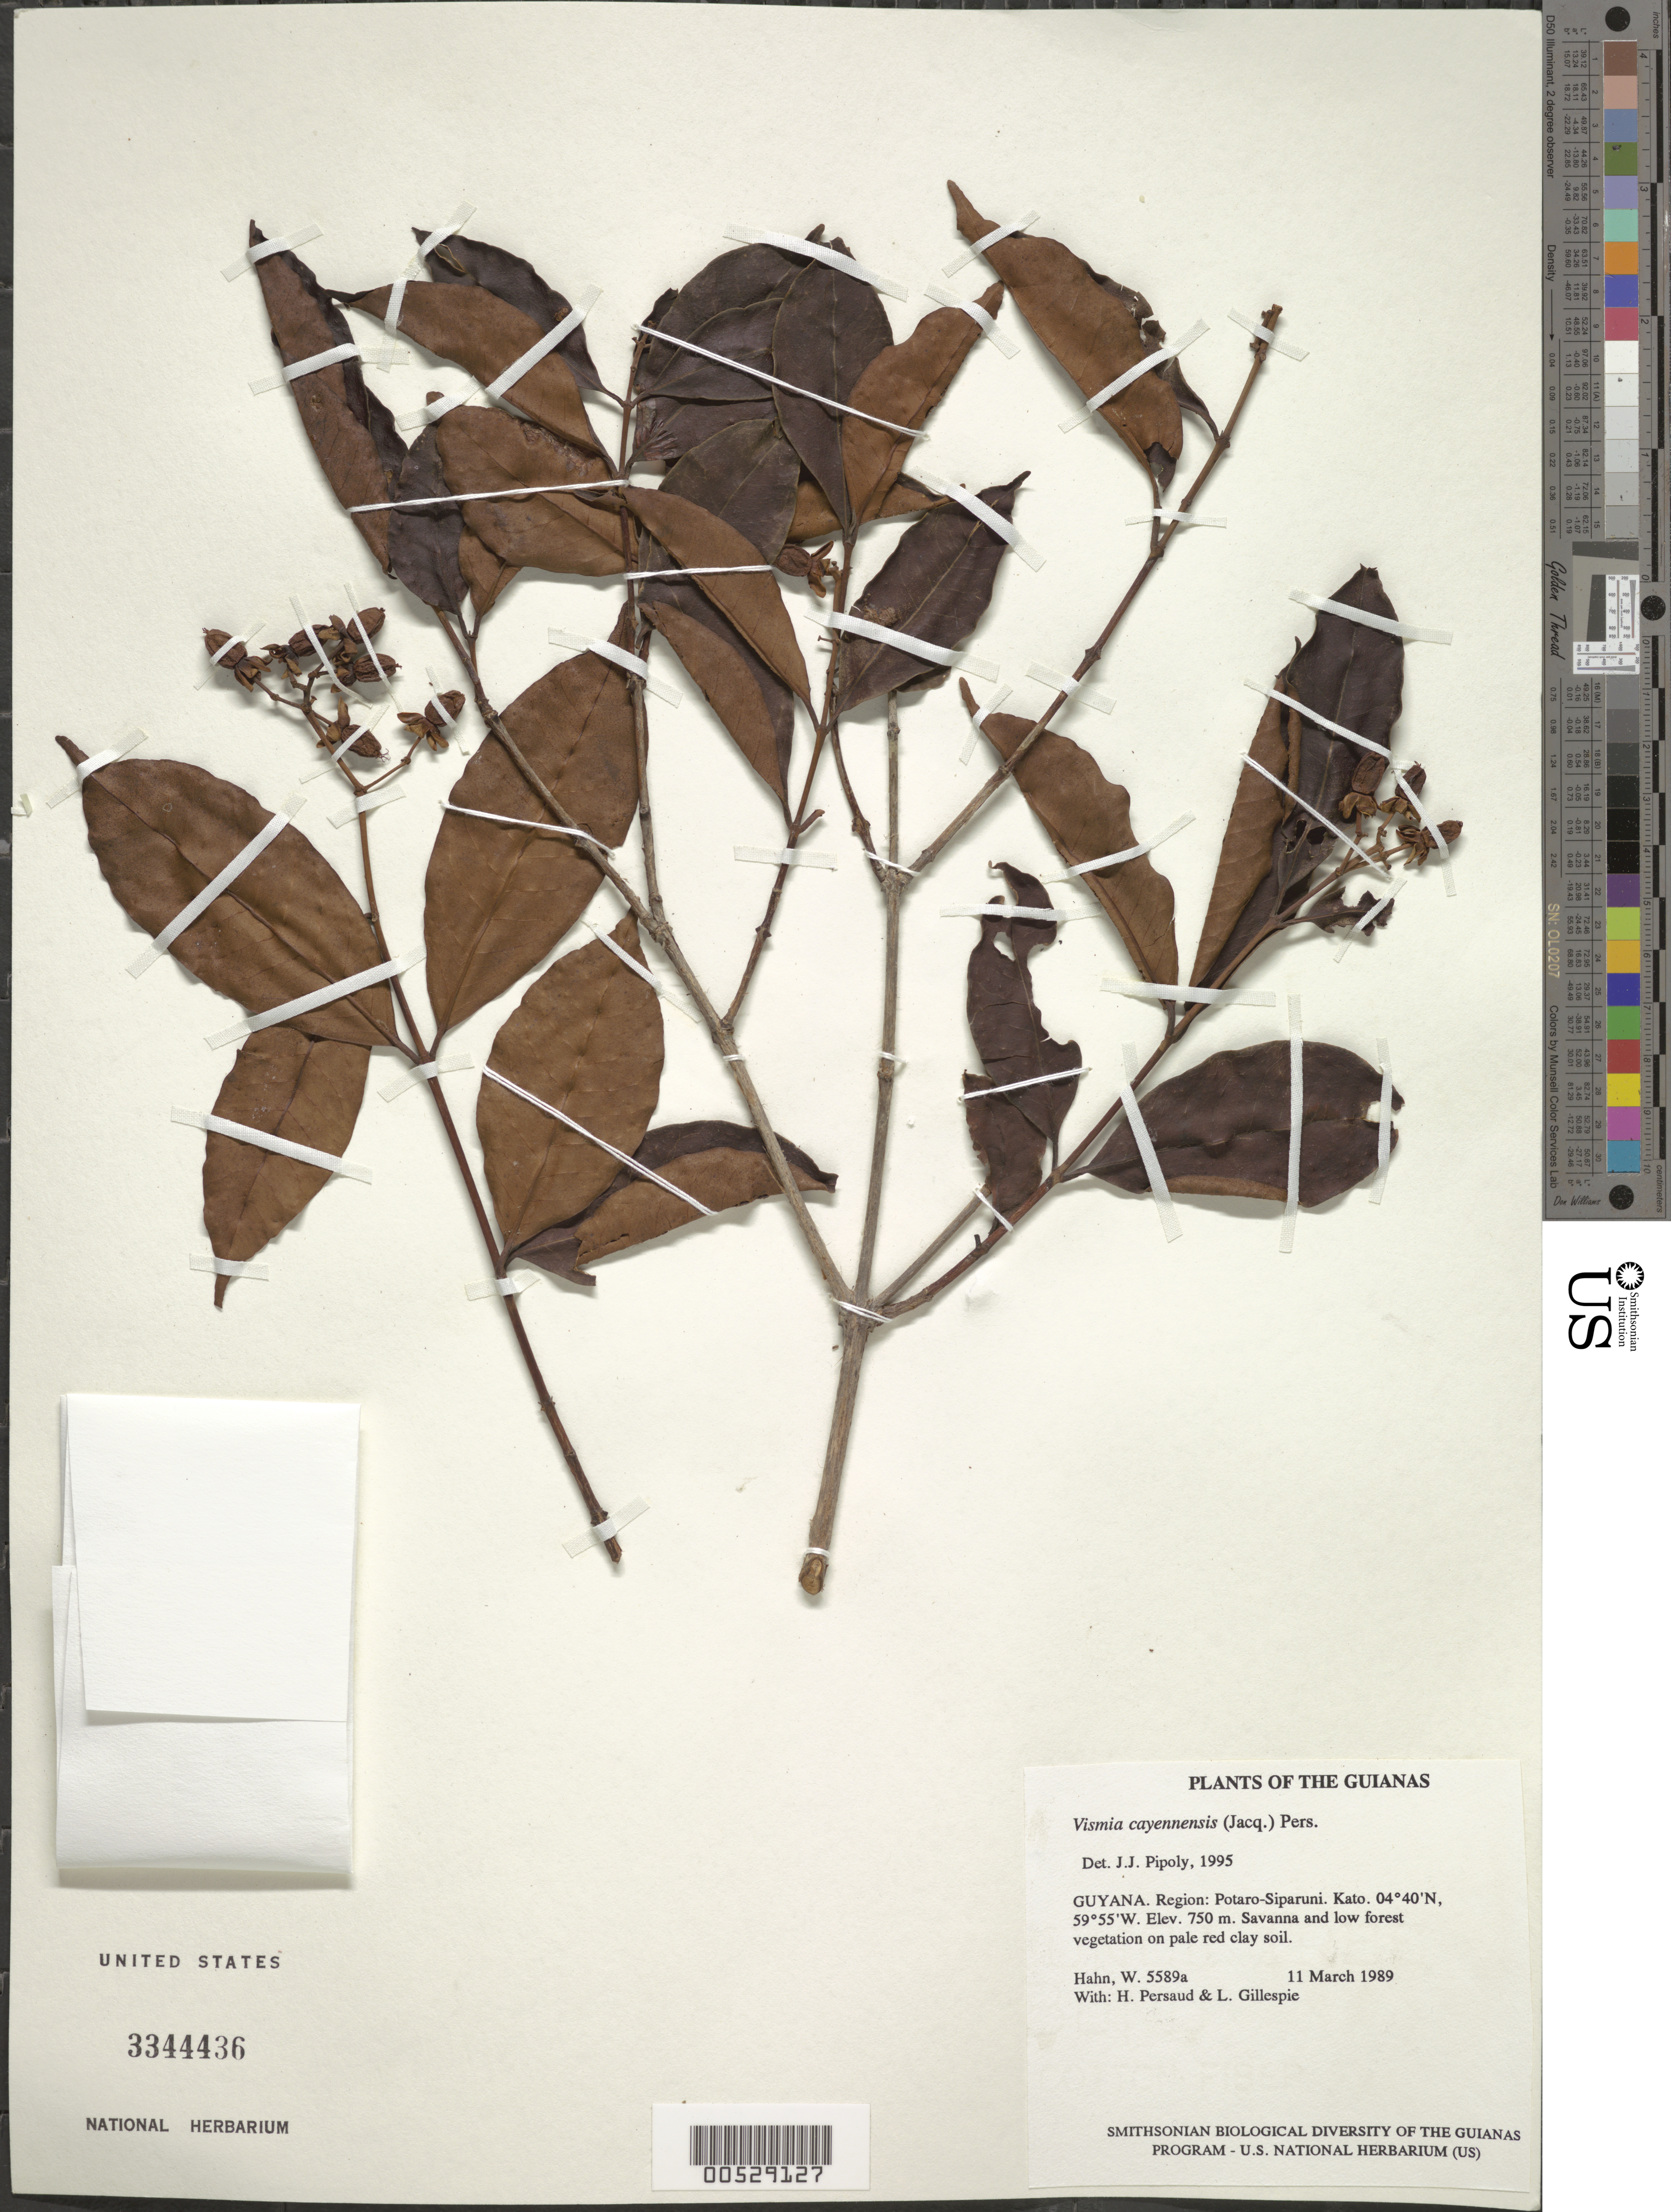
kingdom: Plantae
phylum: Tracheophyta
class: Magnoliopsida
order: Malpighiales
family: Hypericaceae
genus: Vismia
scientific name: Vismia cayennensis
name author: (Jacq.) Pers.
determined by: Pipoly, J. J., III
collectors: W. Hahn, H. Persaud & L. J. Gillespie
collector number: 5589 a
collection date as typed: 11 March 1989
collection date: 1989-03-11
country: Guyana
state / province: Potaro-Siparuni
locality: Kato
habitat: Savanna and low forest vegetation on pale red clay soil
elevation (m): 750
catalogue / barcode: US 3344436